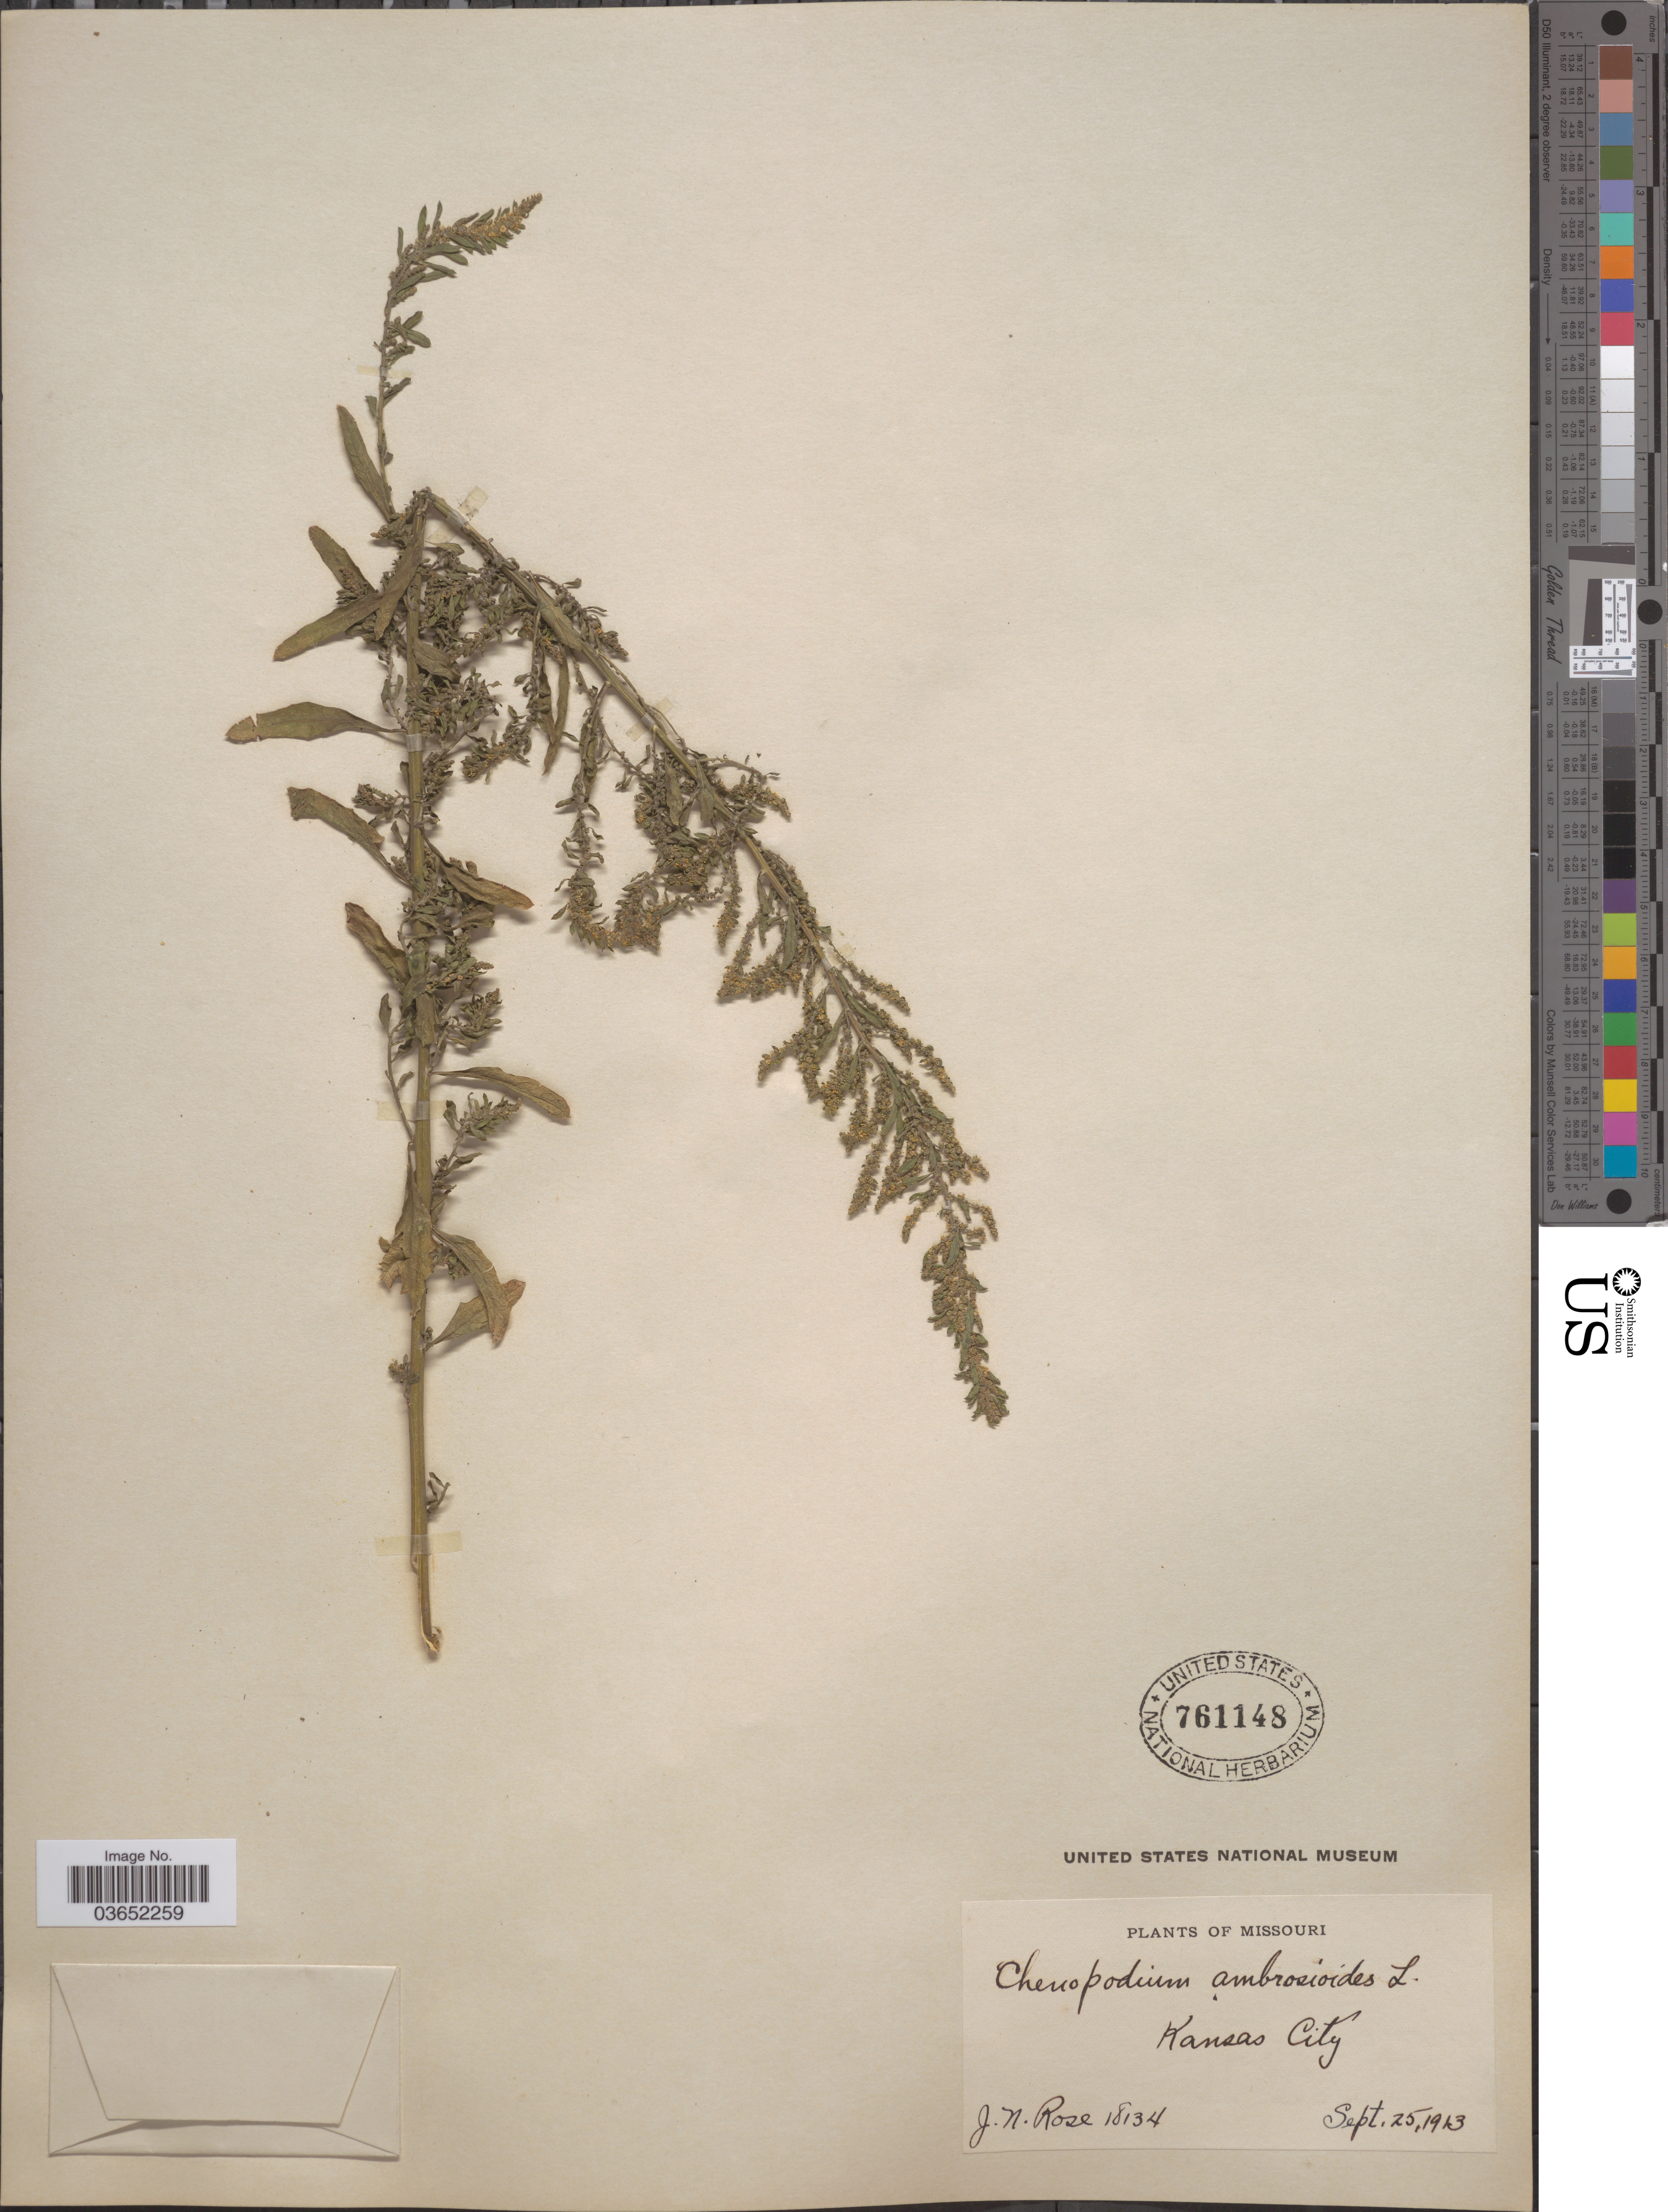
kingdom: Plantae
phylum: Tracheophyta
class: Magnoliopsida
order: Caryophyllales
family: Amaranthaceae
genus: Chenopodium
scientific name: Chenopodium ambrosioides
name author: L.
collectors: J. N. Rose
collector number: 18134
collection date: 1913-09-25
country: United States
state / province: Missouri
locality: Kansas City.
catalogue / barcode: US 761148